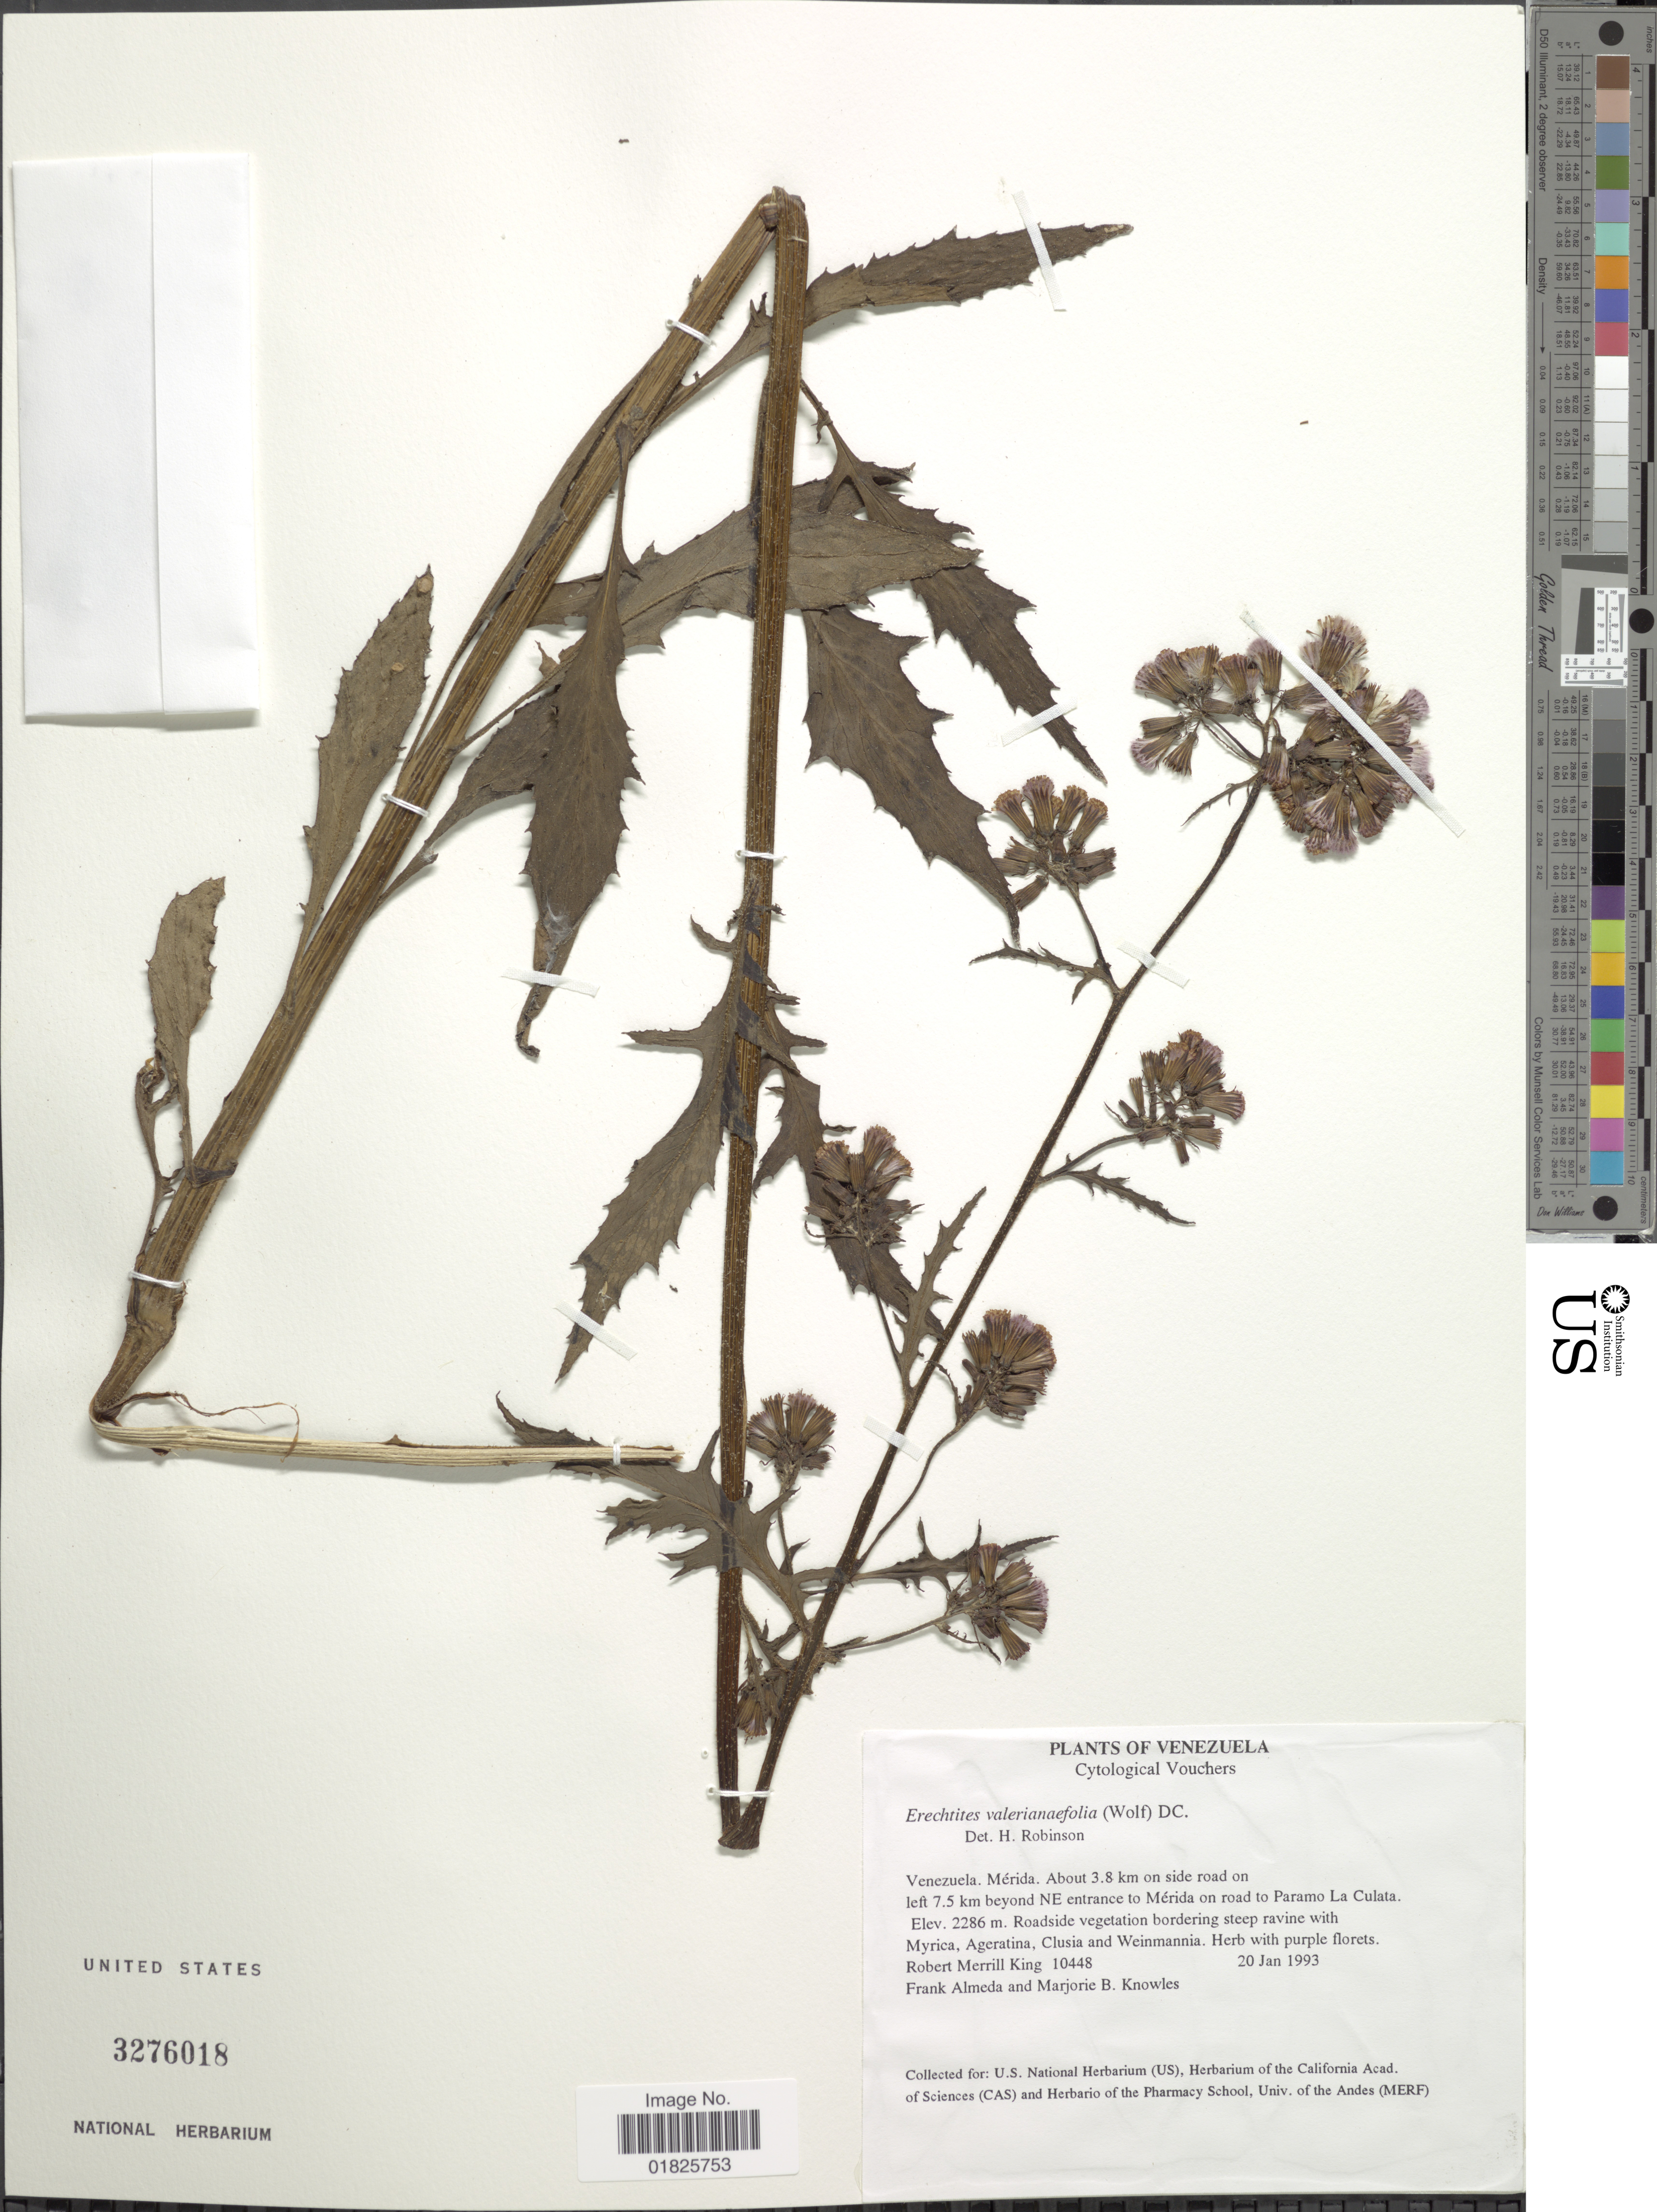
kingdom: Plantae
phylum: Tracheophyta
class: Magnoliopsida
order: Asterales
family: Asteraceae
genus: Erechtites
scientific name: Erechtites valerianifolius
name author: (Link ex Spreng.) DC.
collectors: R. M. King, F. Almeda & M. B. Knowles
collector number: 10448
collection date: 1993-01-20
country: Venezuela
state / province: Mérida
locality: About 3.8 km on side road on left 7.5 km beyond NE entrance to Merida on road to Paramo La Culata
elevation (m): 2286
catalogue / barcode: US 3276018